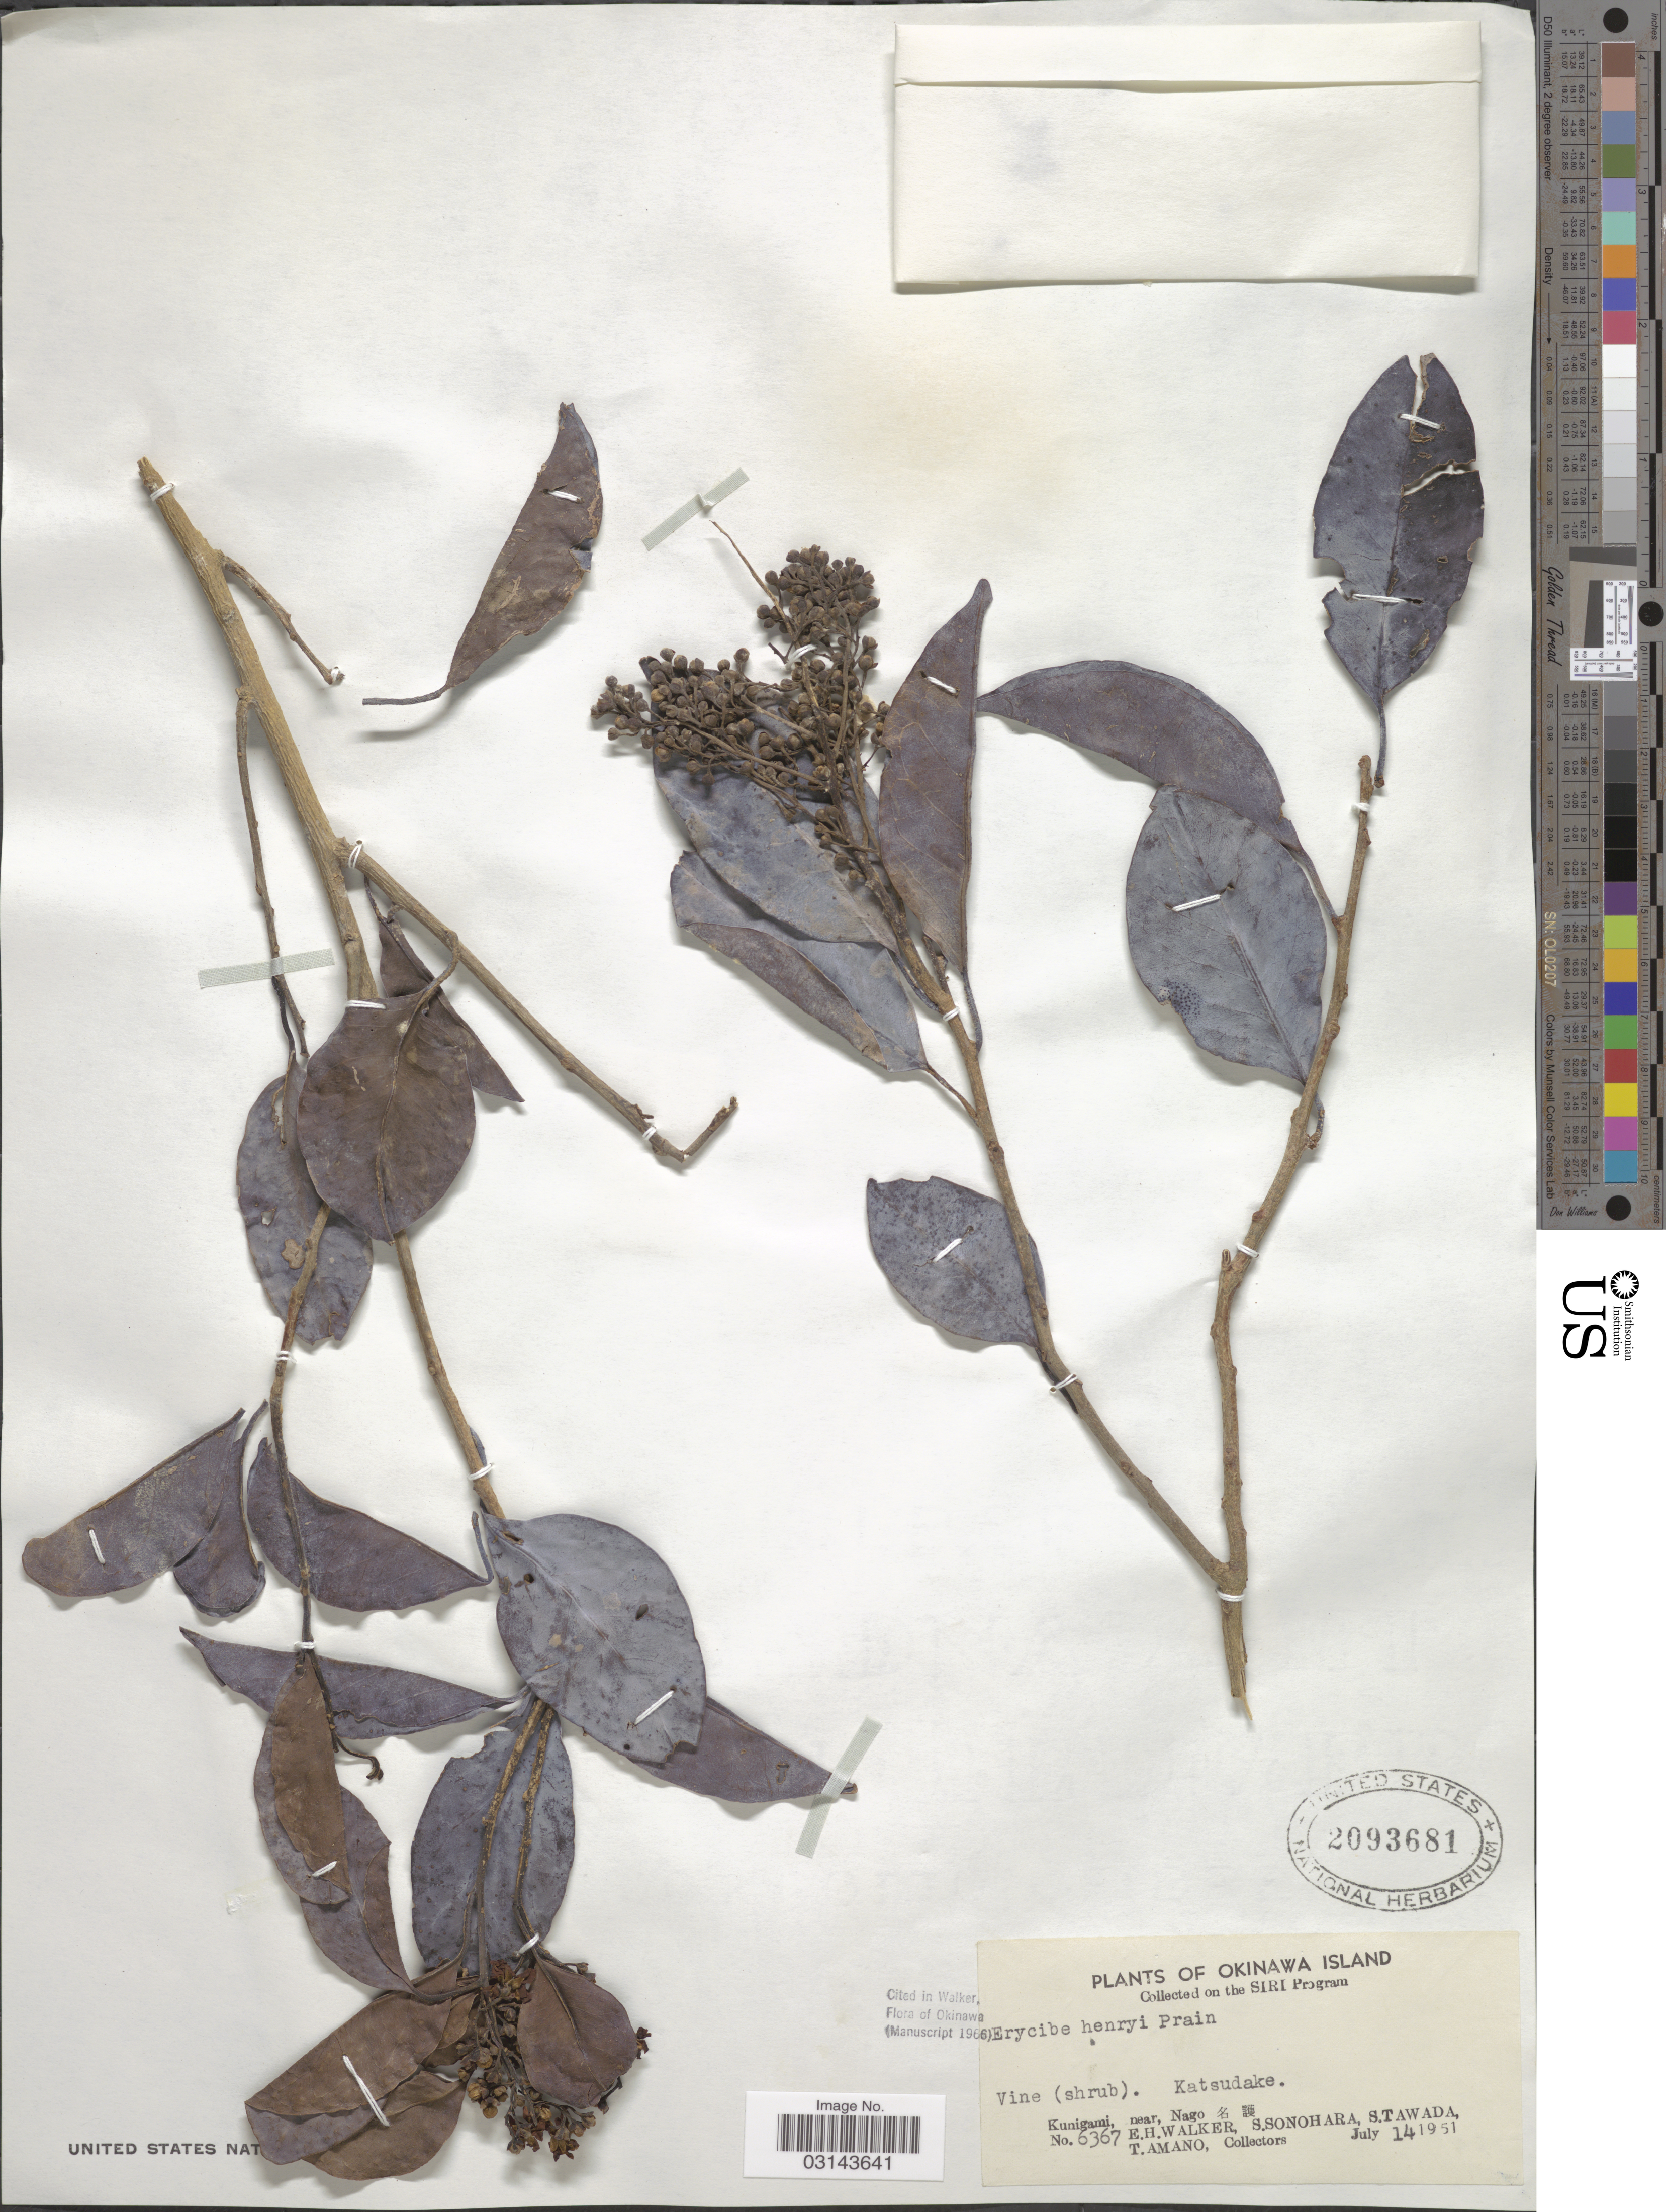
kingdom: Plantae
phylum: Tracheophyta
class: Magnoliopsida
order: Solanales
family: Convolvulaceae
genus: Erycibe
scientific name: Erycibe henryi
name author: Prain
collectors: E. H. Walker, S. Sonohara, S. Tawada & T. Amano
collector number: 6367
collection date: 1951-07-14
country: Japan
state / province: Okinawa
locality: Okinawa Island. Kunigami, near Nago X.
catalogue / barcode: US 2093681